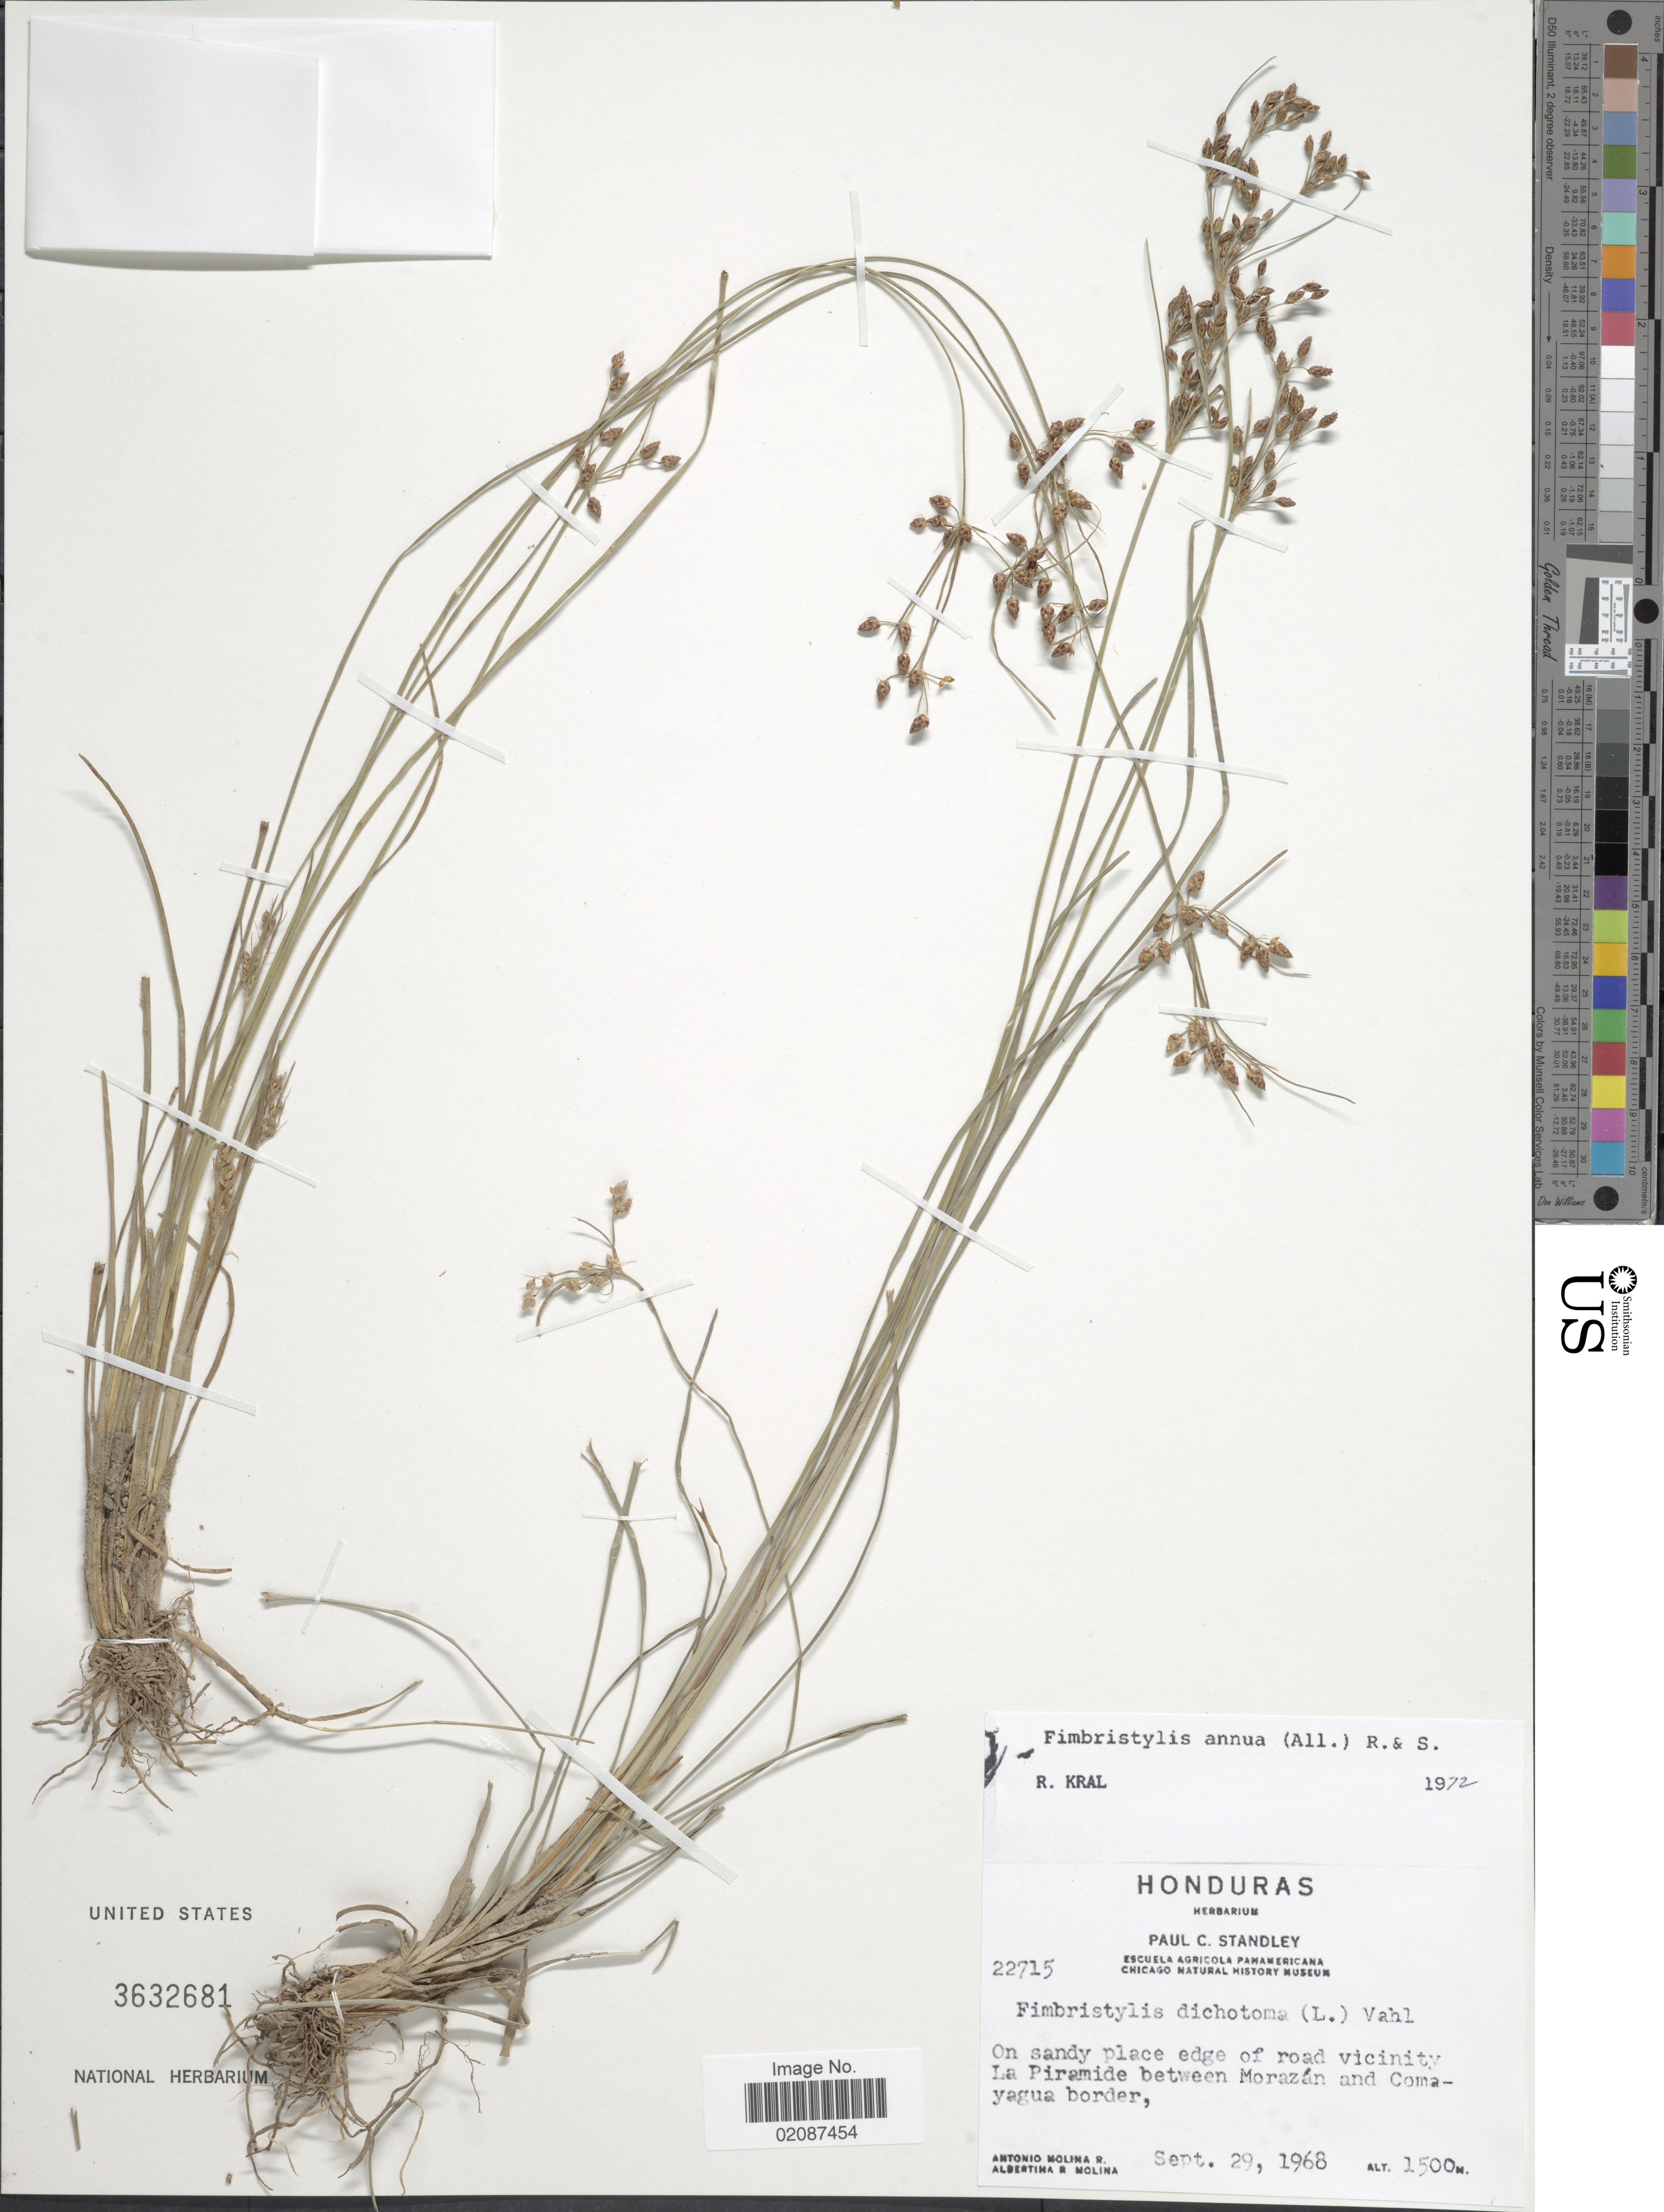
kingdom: Plantae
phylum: Tracheophyta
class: Liliopsida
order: Poales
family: Cyperaceae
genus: Fimbristylis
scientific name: Fimbristylis annua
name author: (All.) Roem. & Schult.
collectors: A. Molina R. & A. R. Molina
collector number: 22715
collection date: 1968-09-29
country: Honduras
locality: On sandy place edge of road vicinity, La Piramide between Morazan and Comayagua border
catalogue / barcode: US 3632681